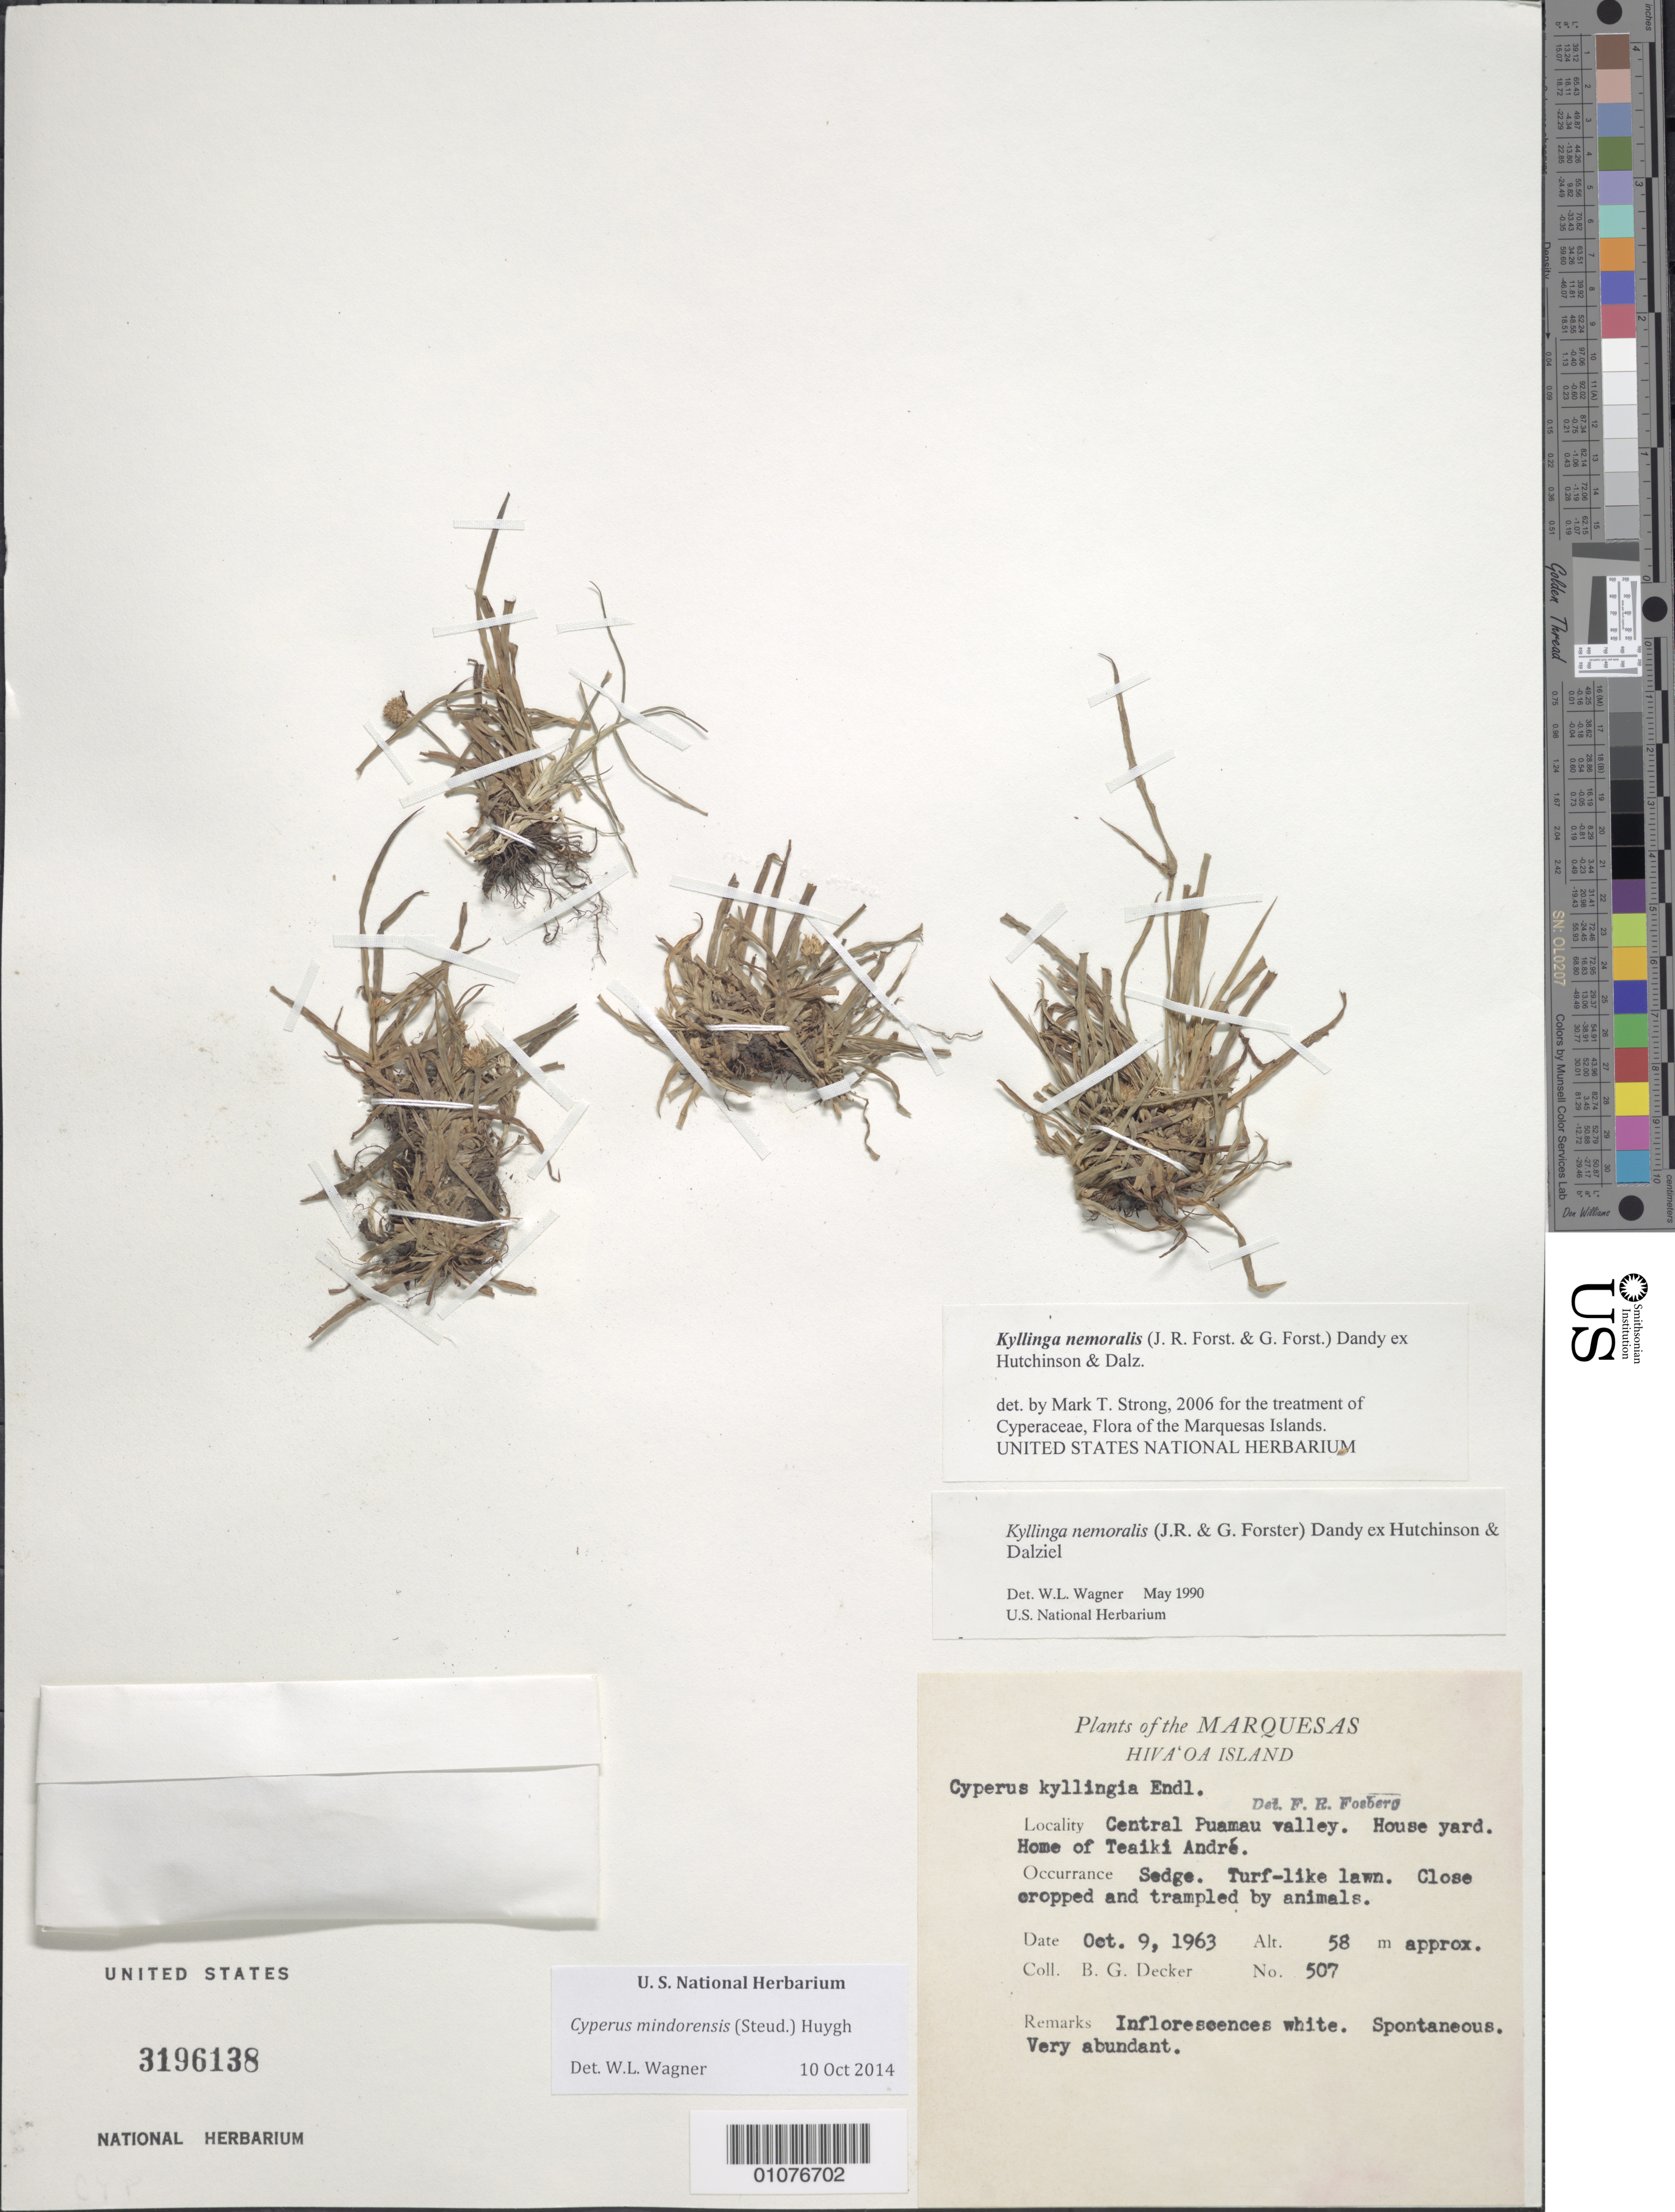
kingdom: Plantae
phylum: Tracheophyta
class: Liliopsida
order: Poales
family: Cyperaceae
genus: Cyperus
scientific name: Cyperus mindorensis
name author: (Steud.) Huygh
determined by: Lorence, David H., (PTBG), National Tropical Botanical Garden (UNITED STATES)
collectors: B. G. Decker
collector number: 507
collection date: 1963-10-09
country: French Polynesia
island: Hiva Oa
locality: central Puamau Valley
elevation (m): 59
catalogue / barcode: US 3196138